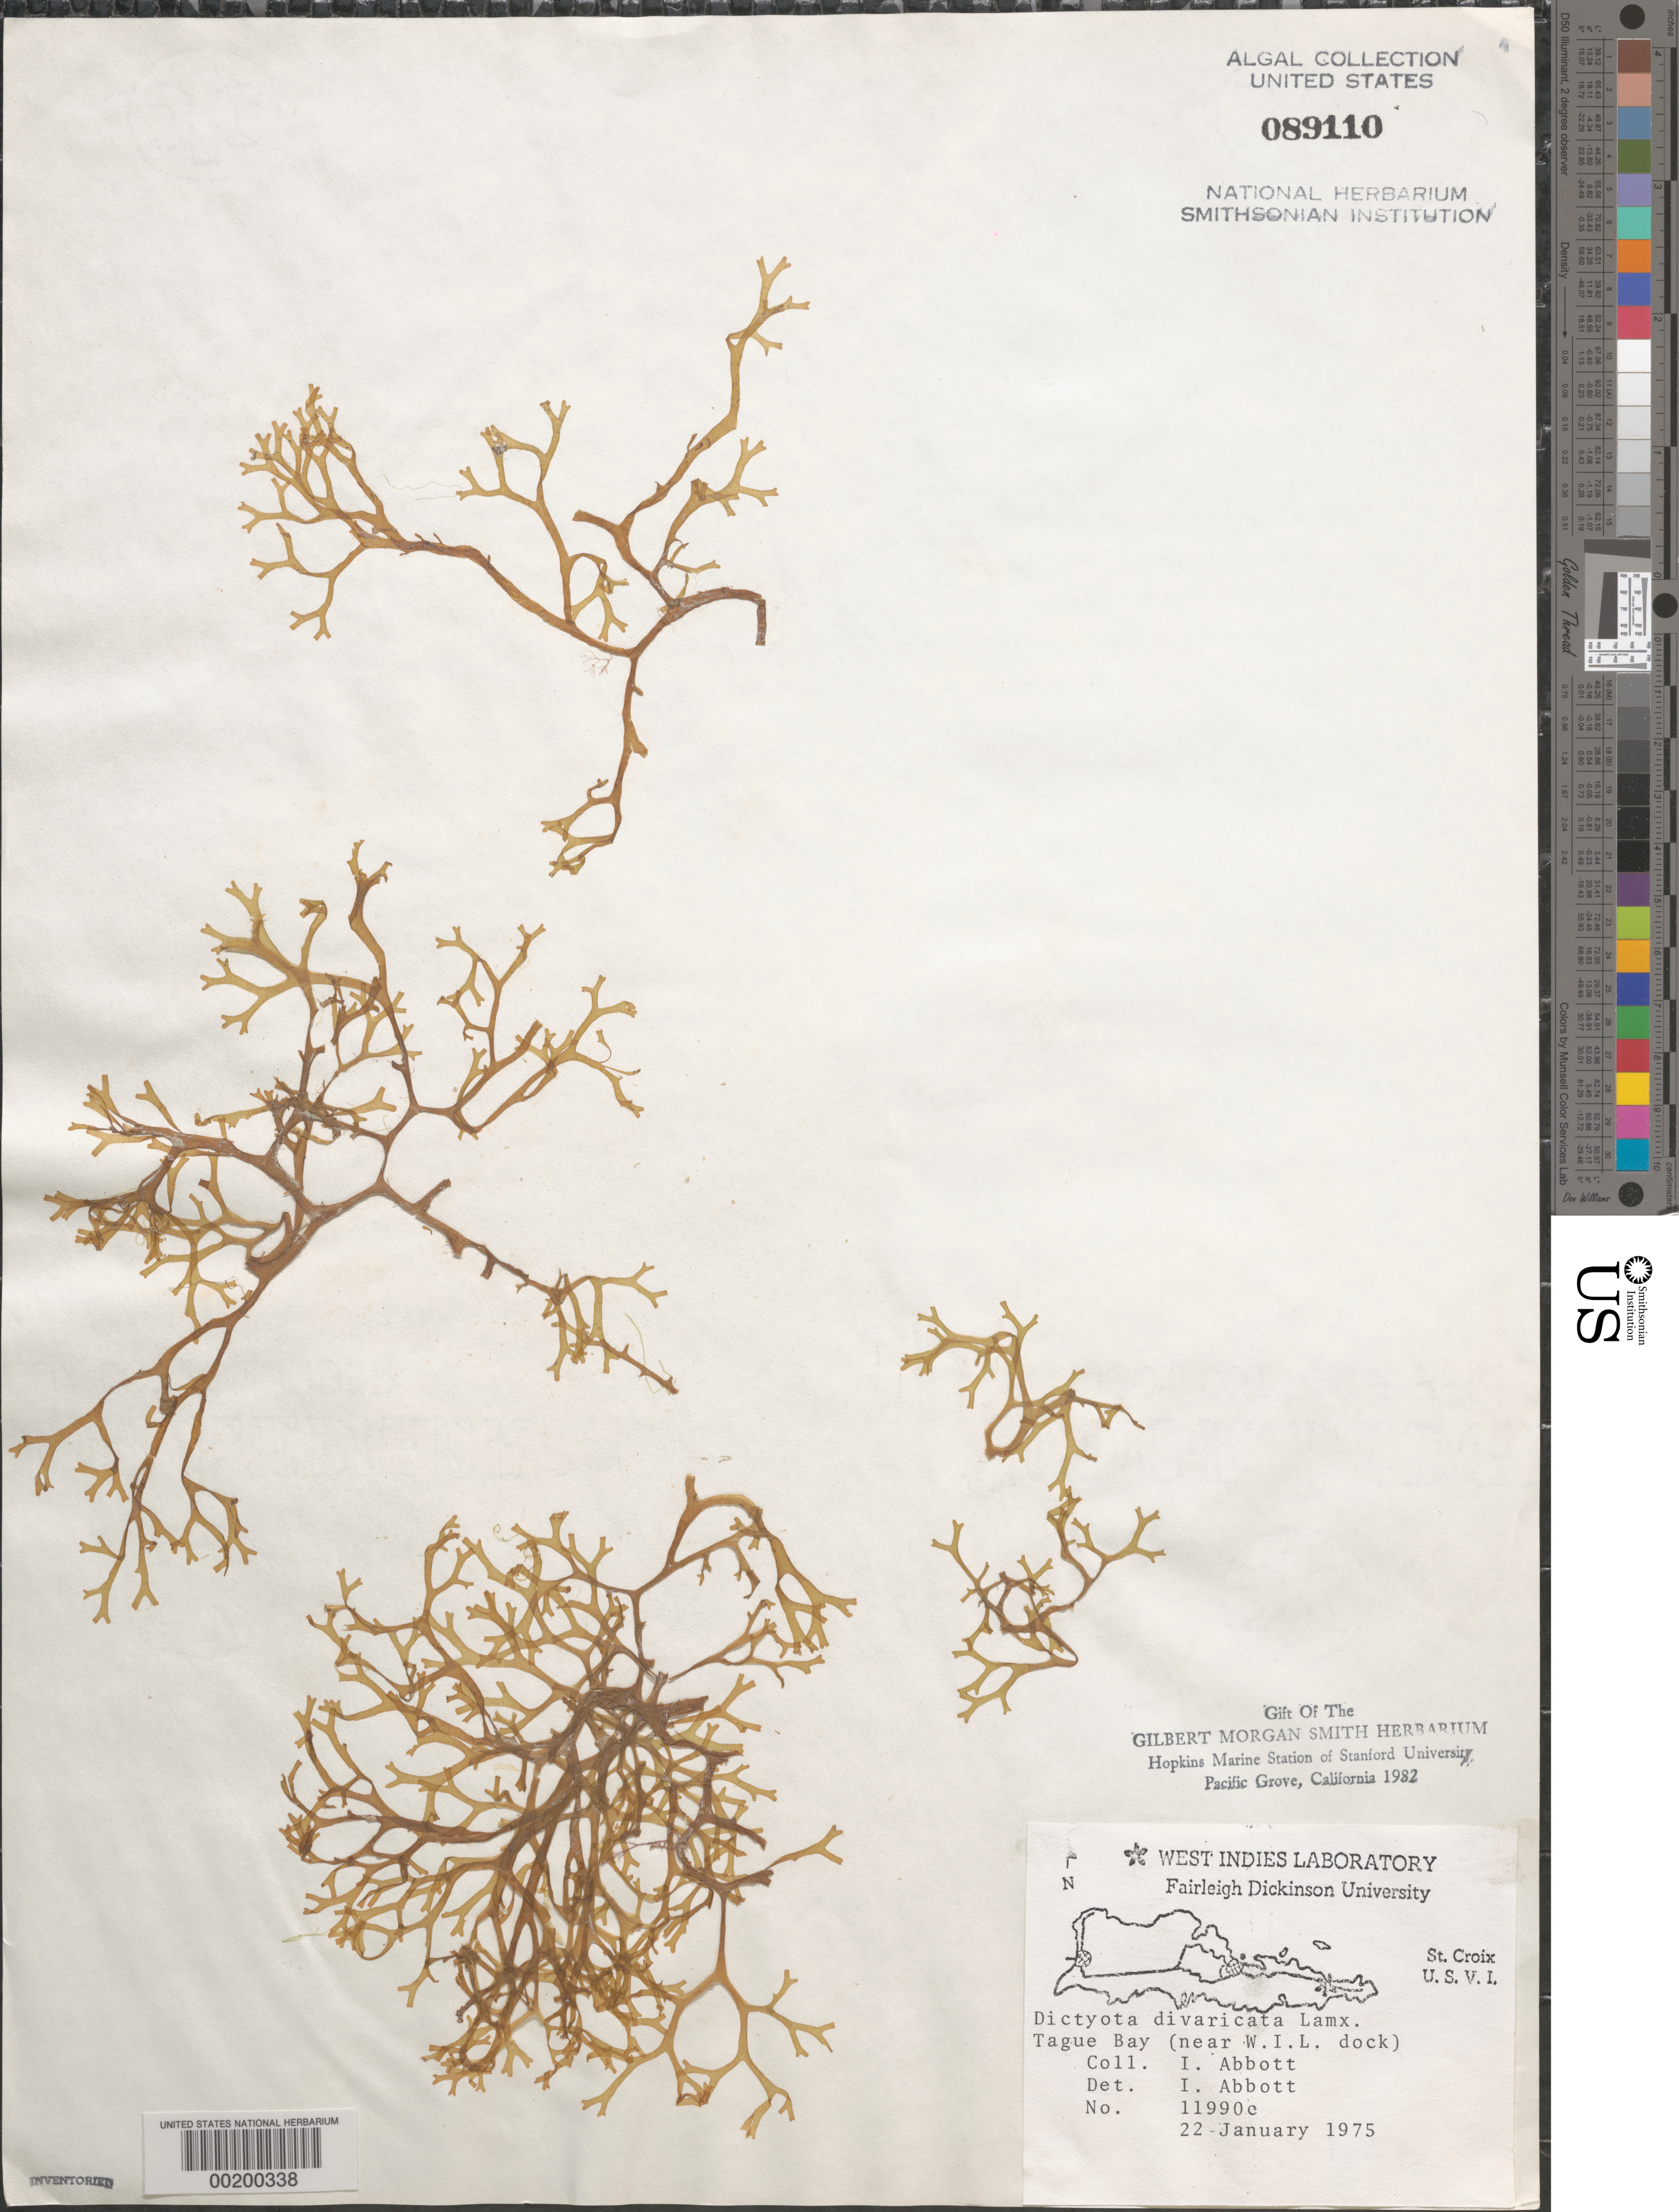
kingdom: Chromista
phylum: Ochrophyta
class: Phaeophyceae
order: Dictyotales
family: Dictyotaceae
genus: Dictyota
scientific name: Dictyota divaricata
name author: J.V.Lamouroux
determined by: Abbott, Isabella A.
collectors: I. A. Abbott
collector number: IAA 11990c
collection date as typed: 22 Jan 1975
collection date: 1975-01-22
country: U.S. Virgin Islands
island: St. Croix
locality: Tague Bay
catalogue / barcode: US 89110